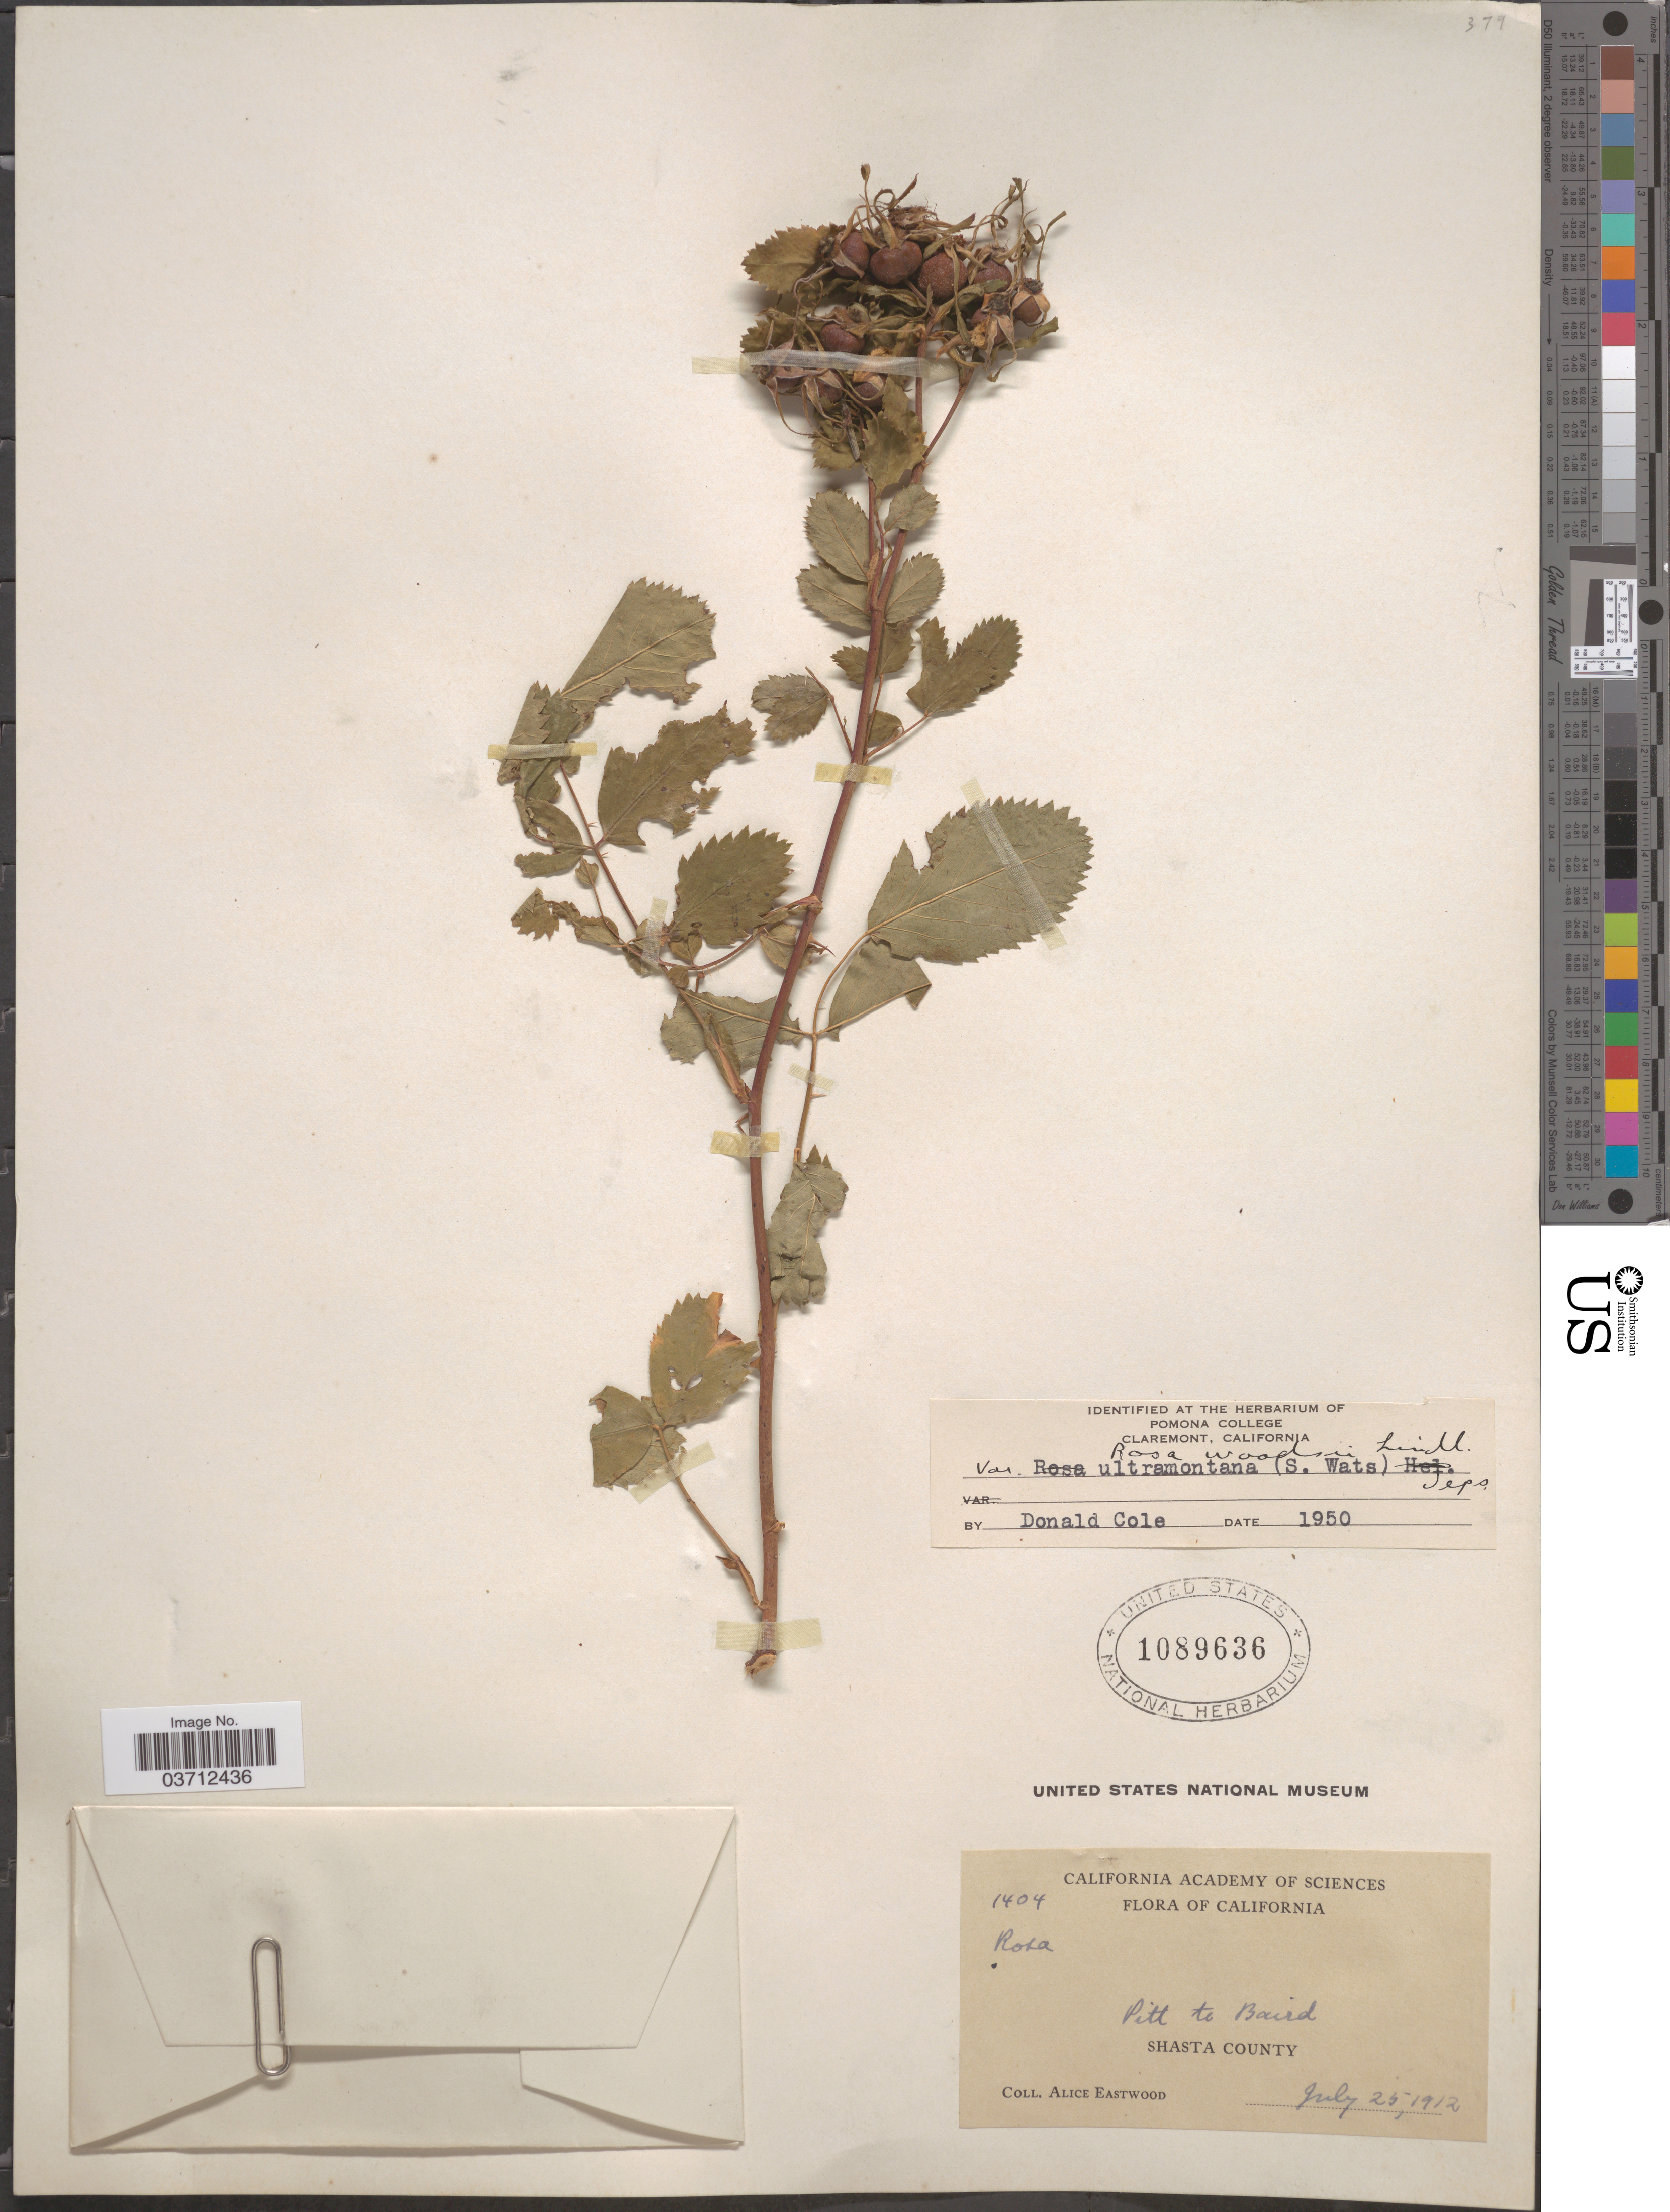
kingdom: Plantae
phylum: Tracheophyta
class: Magnoliopsida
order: Rosales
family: Rosaceae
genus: Rosa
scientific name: Rosa woodsii var. ultramontana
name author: Lindl.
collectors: A. Eastwood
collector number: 1404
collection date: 1912-07-25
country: United States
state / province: California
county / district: Shasta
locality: Pitt to Baird. Shasta County.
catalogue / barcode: US 1089636